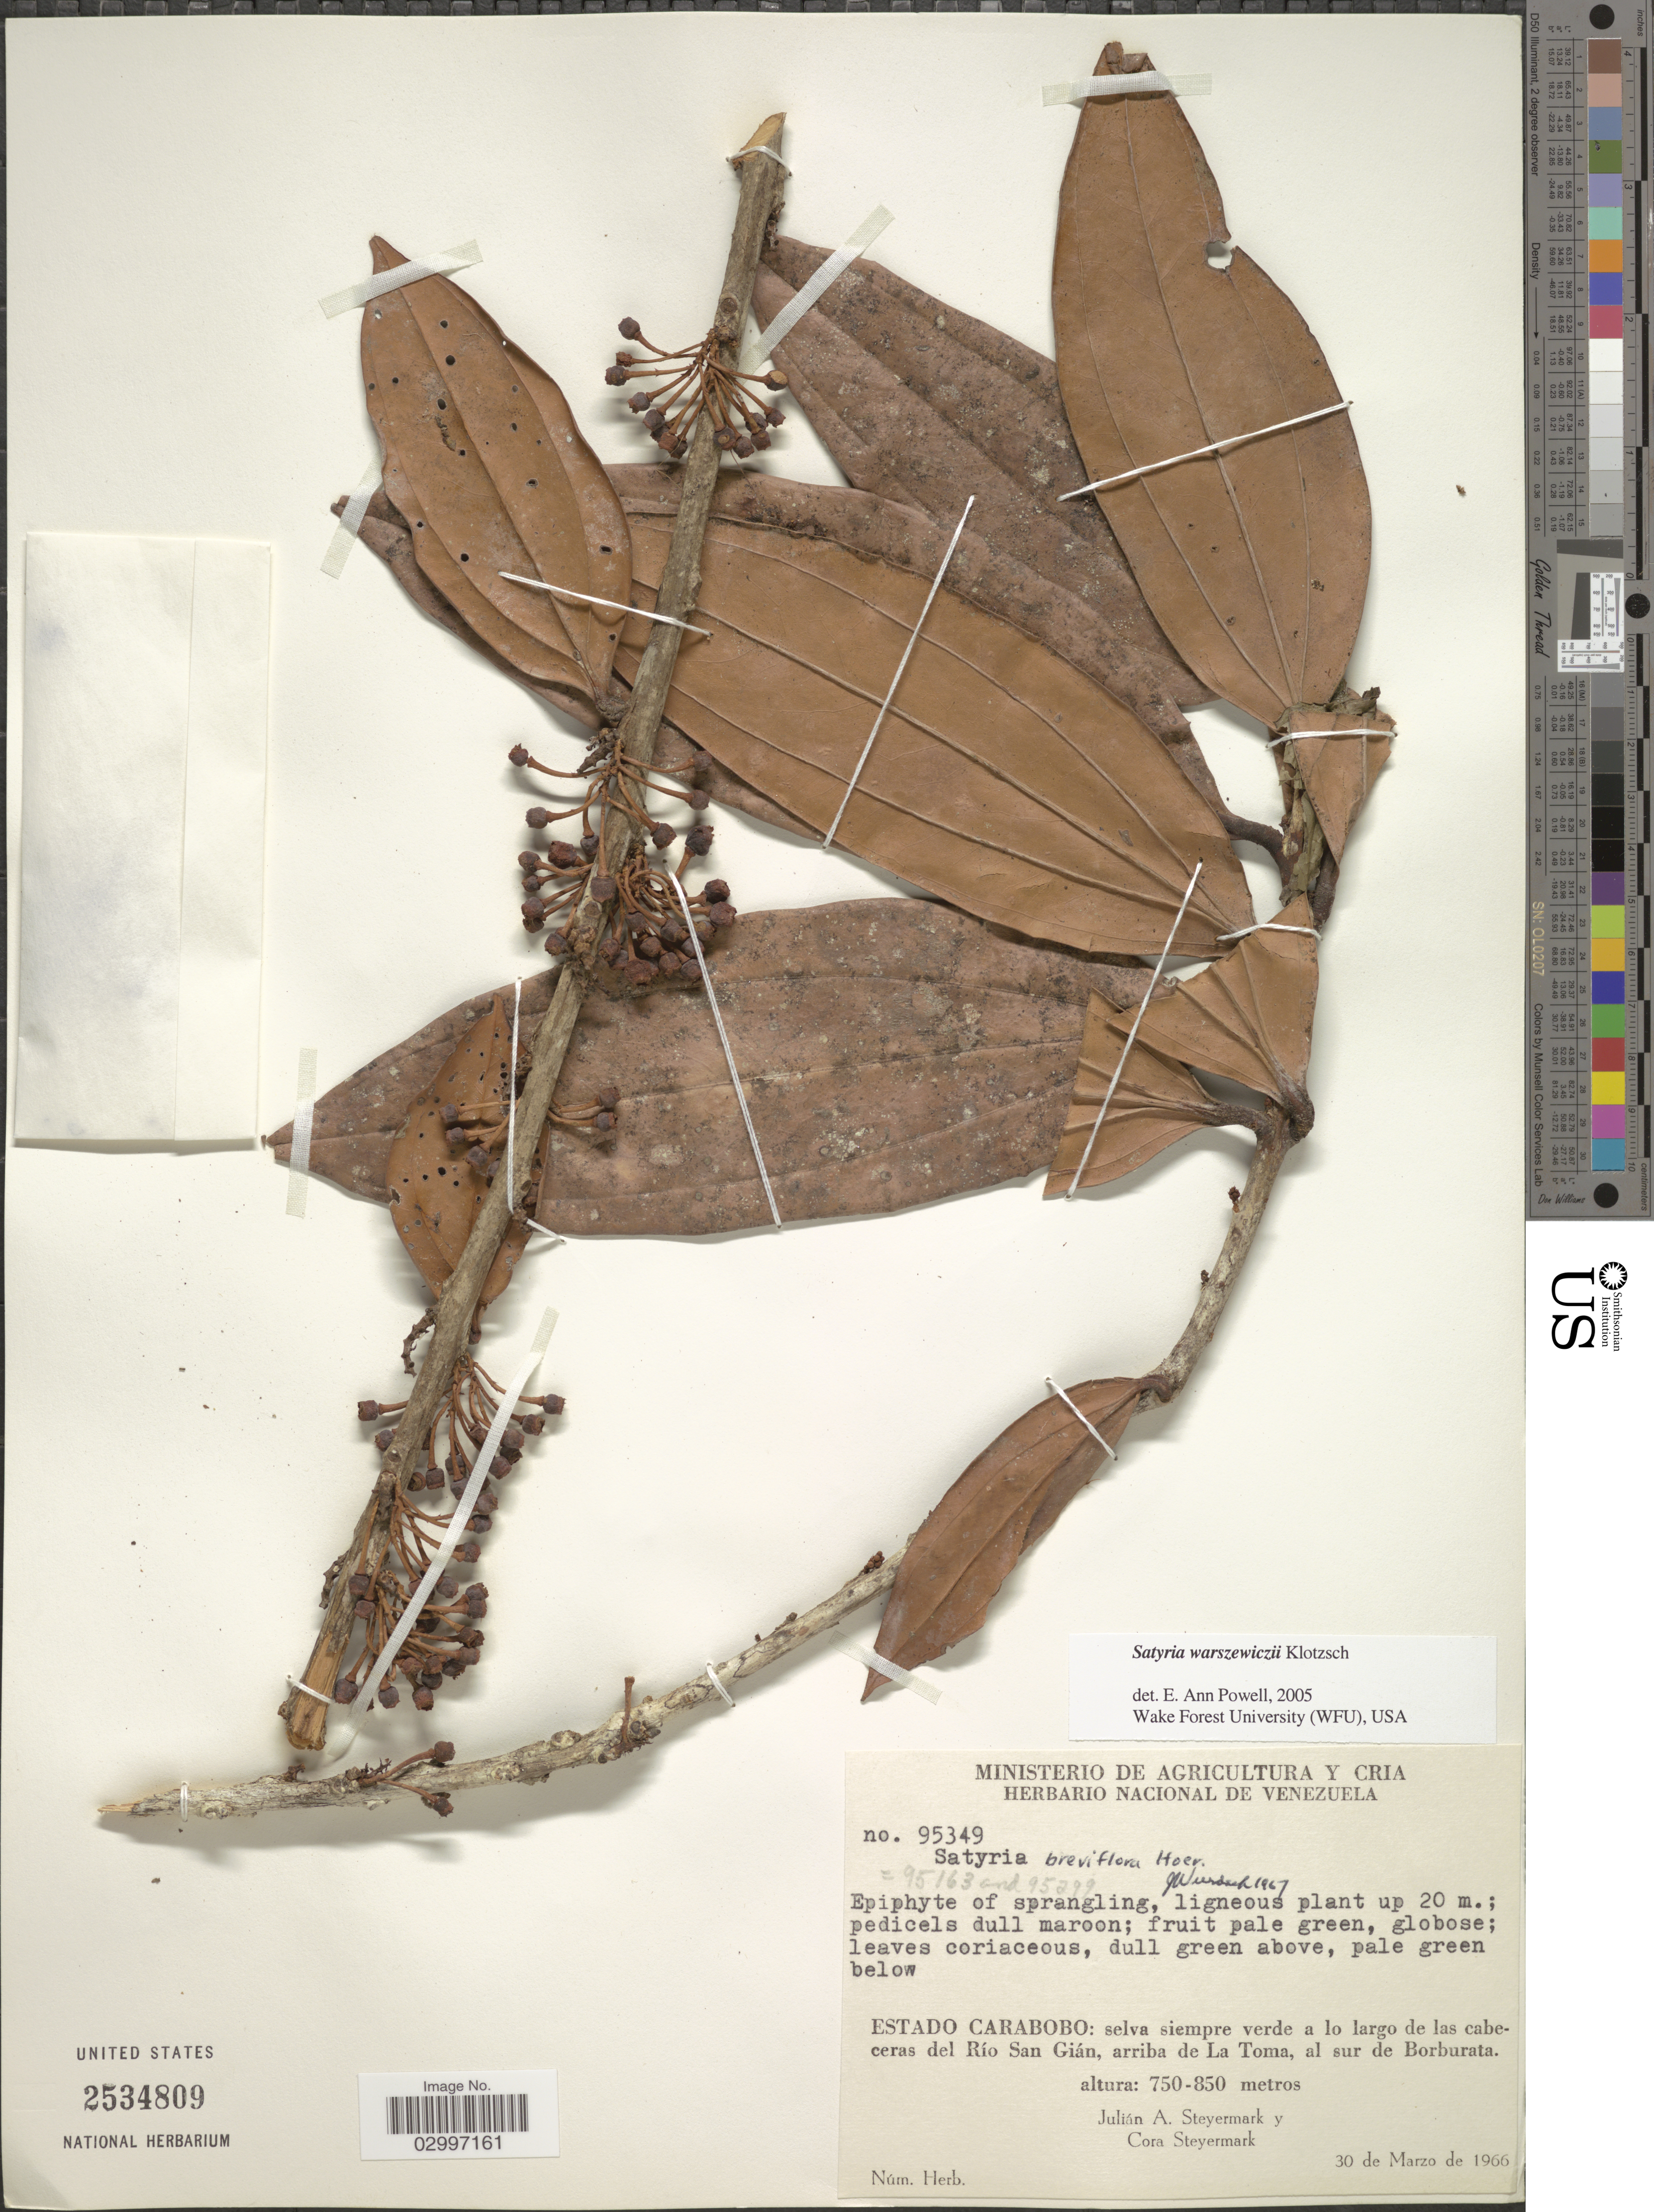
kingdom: Plantae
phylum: Tracheophyta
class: Magnoliopsida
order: Ericales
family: Ericaceae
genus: Satyria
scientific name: Satyria panurensis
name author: (Benth. ex Meisn.) Benth. & Hook. f. ex Nied.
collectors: J. Steyermark & C. Steyermark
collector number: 95349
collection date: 1966-03-30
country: Venezuela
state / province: Carabobo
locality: Selva siempre verde a lo largo de las cabeceras del Río San Gián, arriba de la Toma, al sur de Borburata.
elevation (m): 750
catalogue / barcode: US 2534809